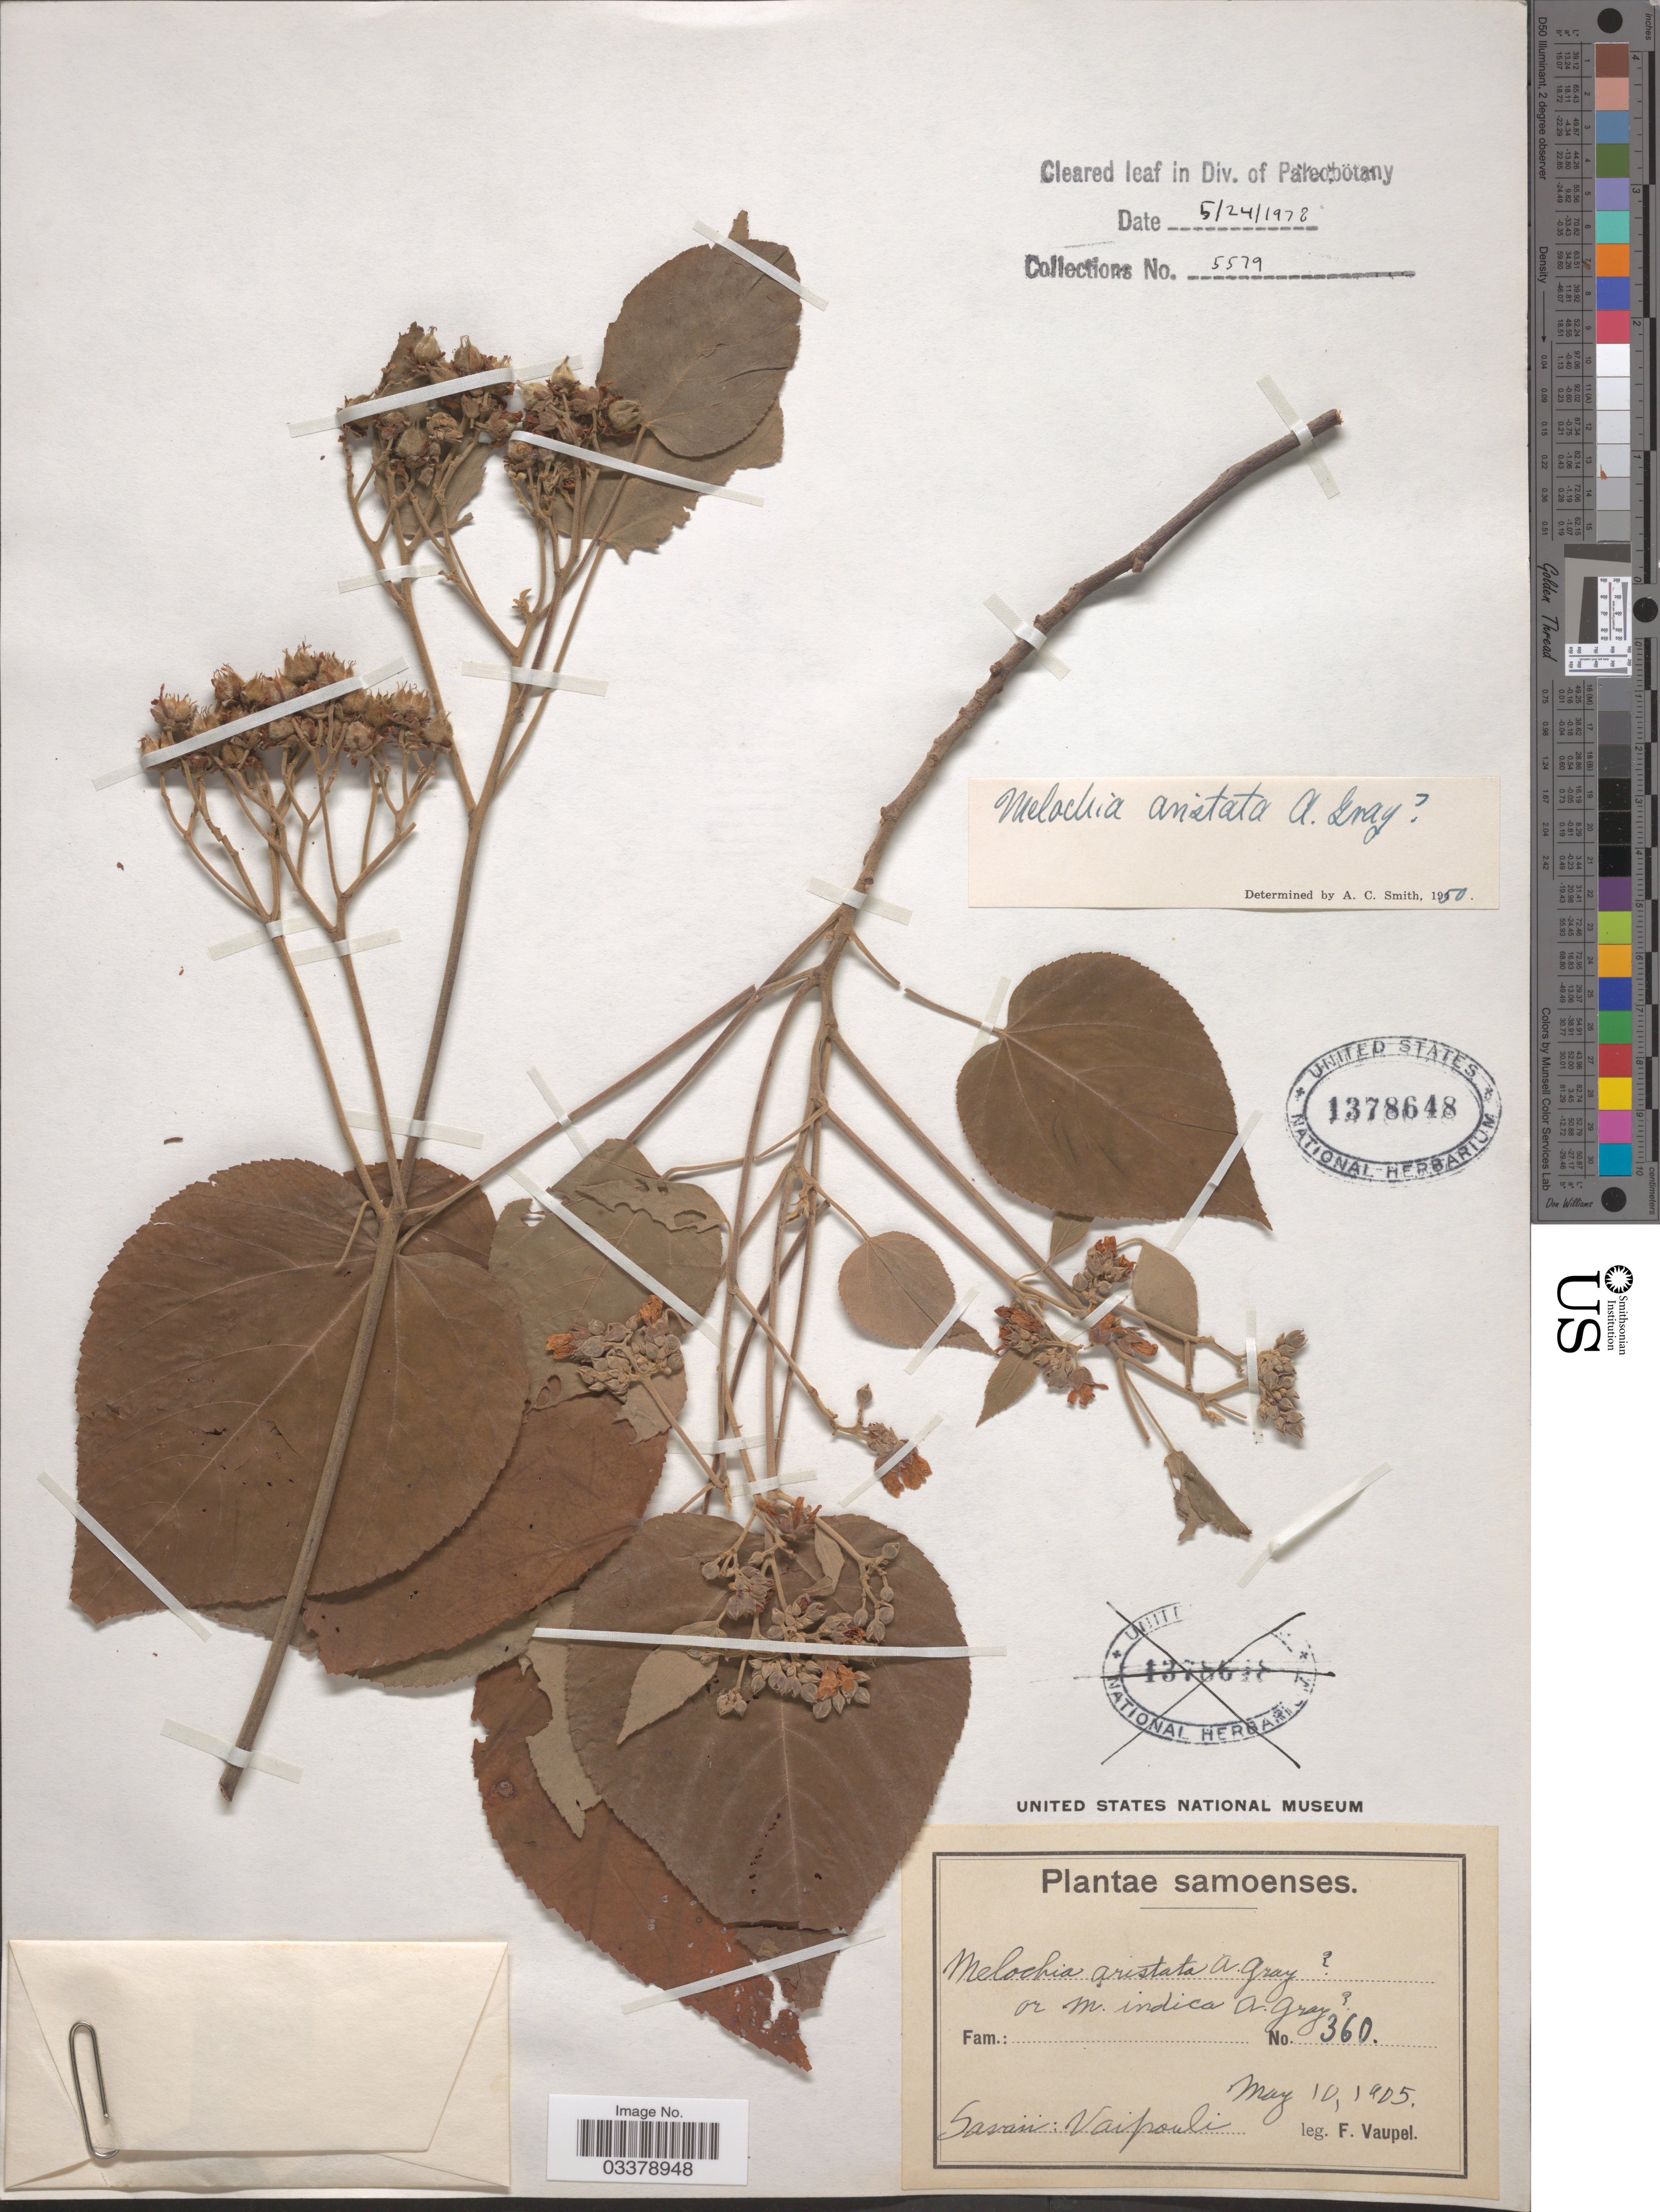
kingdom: Plantae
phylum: Tracheophyta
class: Magnoliopsida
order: Malvales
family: Malvaceae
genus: Melochia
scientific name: Melochia aristata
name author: A. Gray in Wilkes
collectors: F. Vaupel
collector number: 360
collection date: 1905-05-10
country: Samoa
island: Savaii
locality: Savaii: Vaipouli.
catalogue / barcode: US 1378648